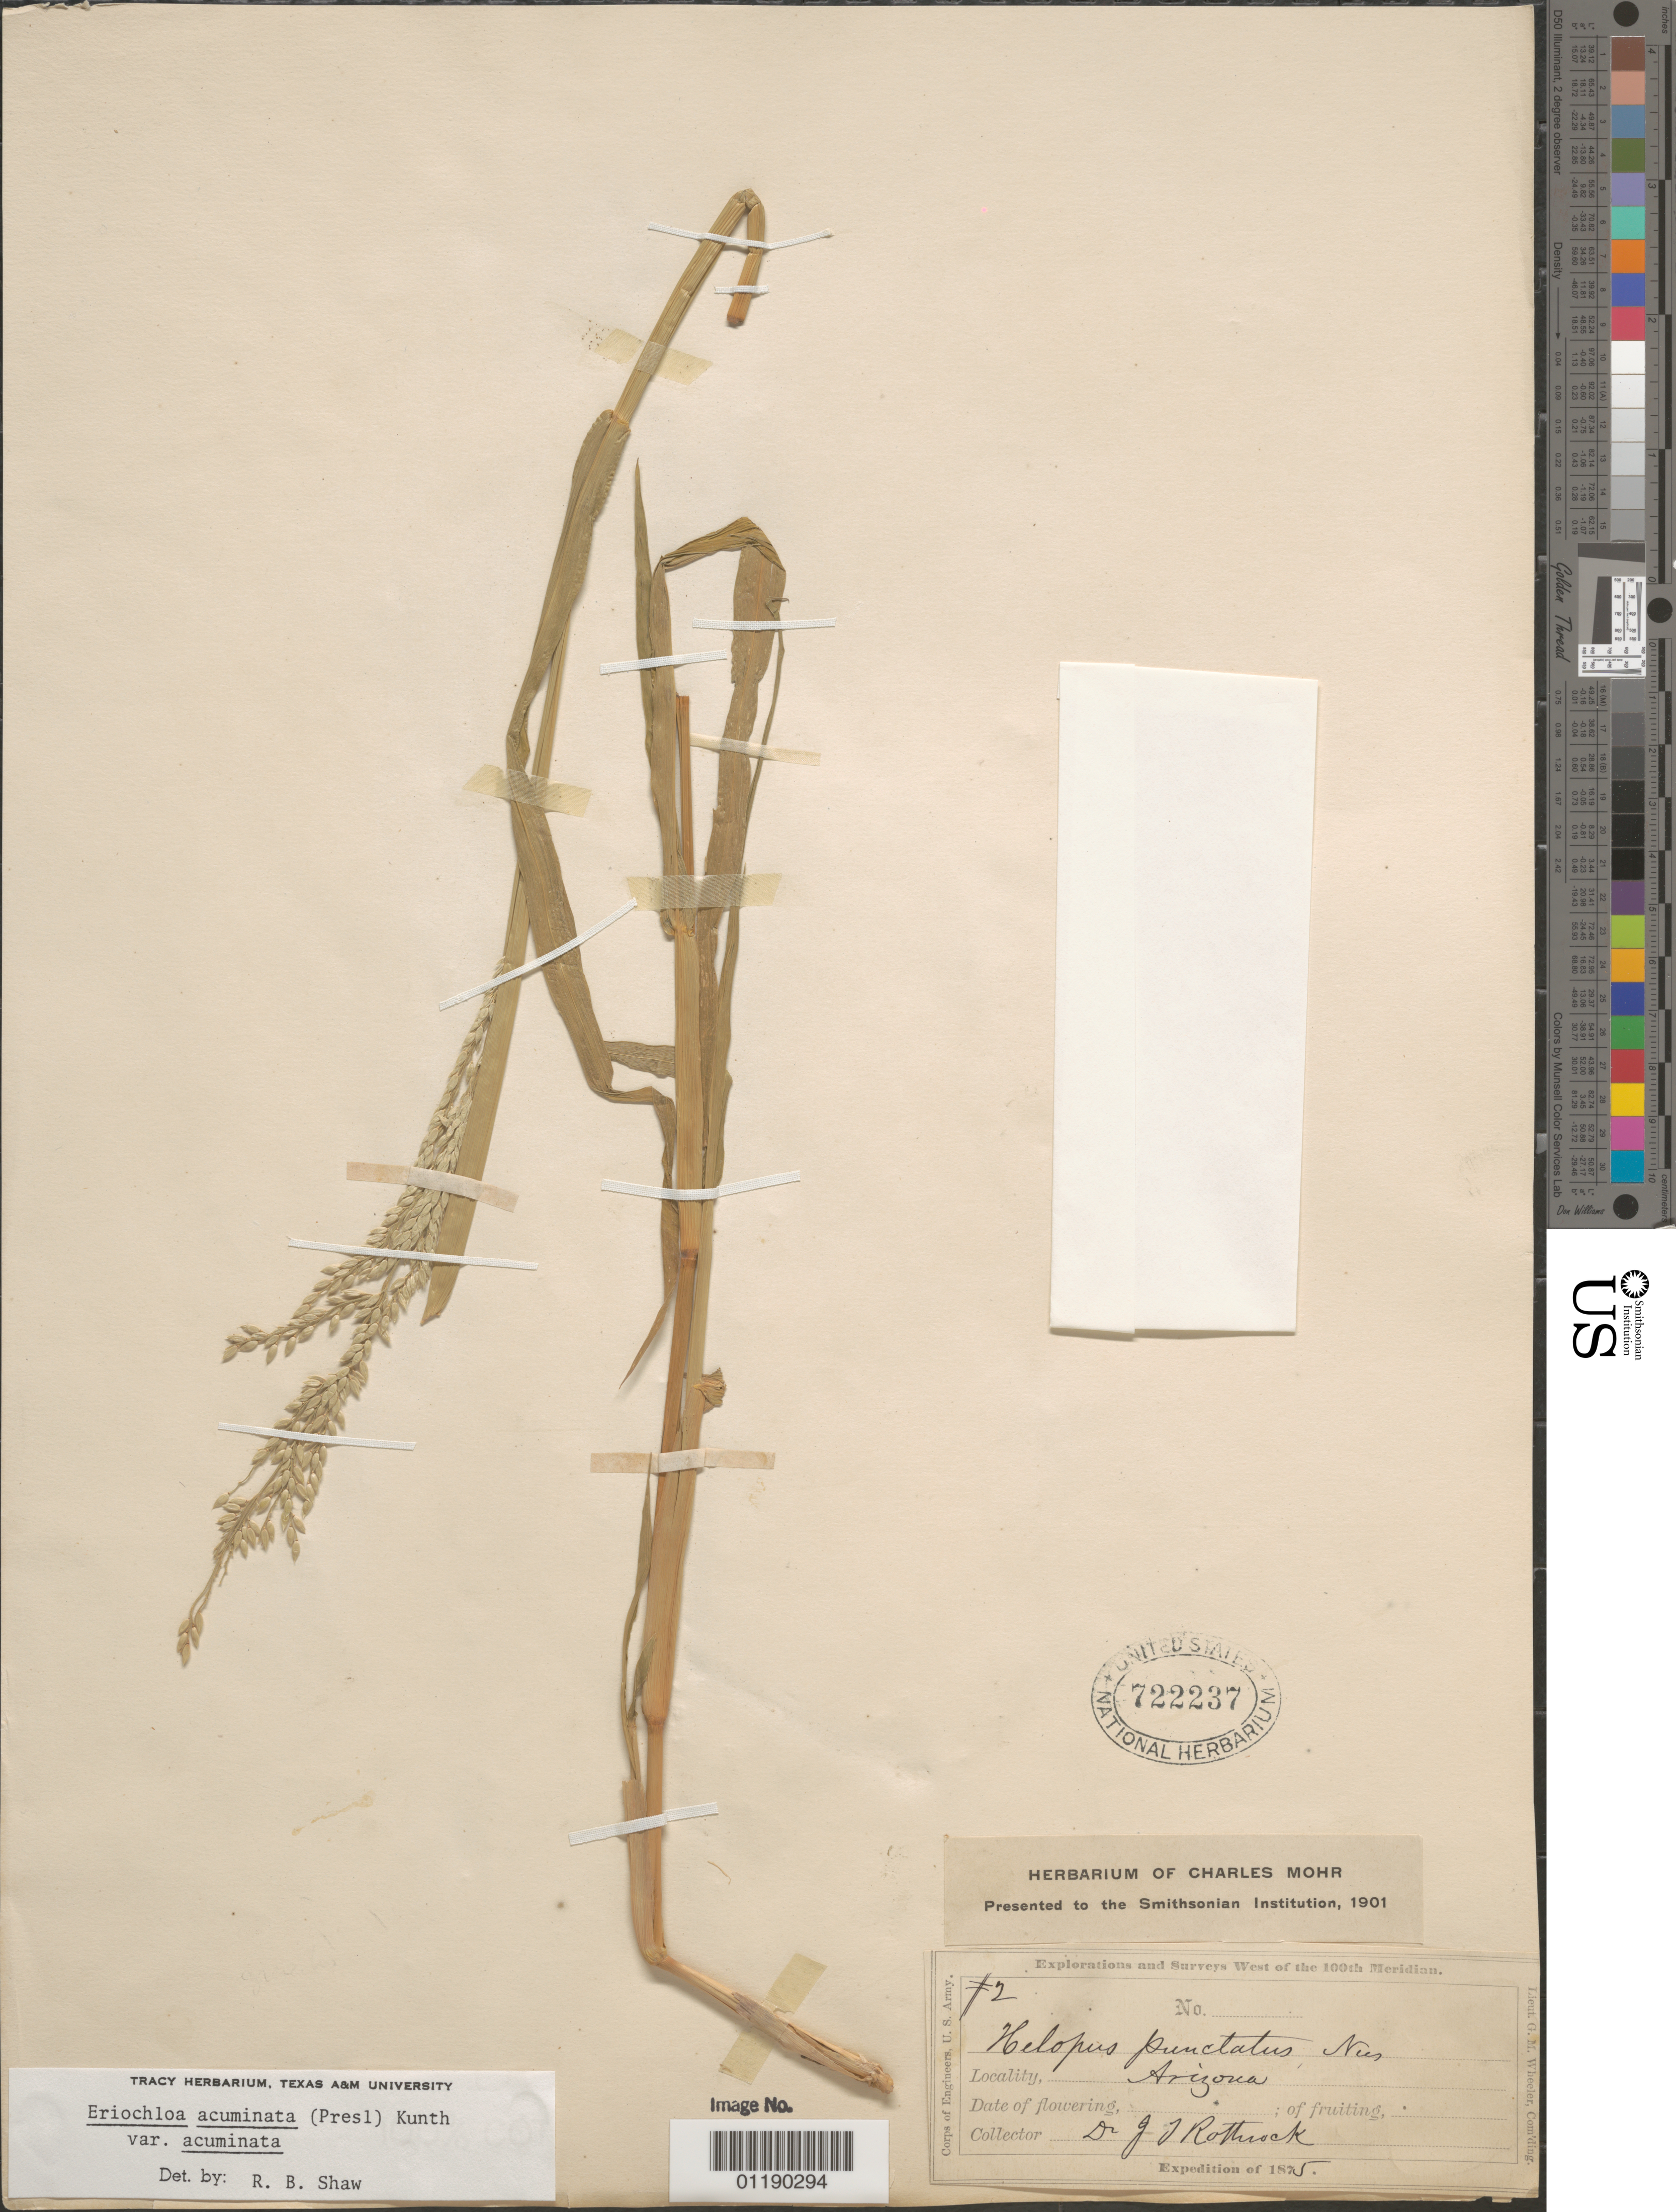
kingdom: Plantae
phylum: Tracheophyta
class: Liliopsida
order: Poales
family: Poaceae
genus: Eriochloa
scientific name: Eriochloa acuminata var. acuminata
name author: (J. Presl) Kunth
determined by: Shaw, R. B.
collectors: J. T. Rothrock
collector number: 2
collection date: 1875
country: United States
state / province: Arizona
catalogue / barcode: US 722237